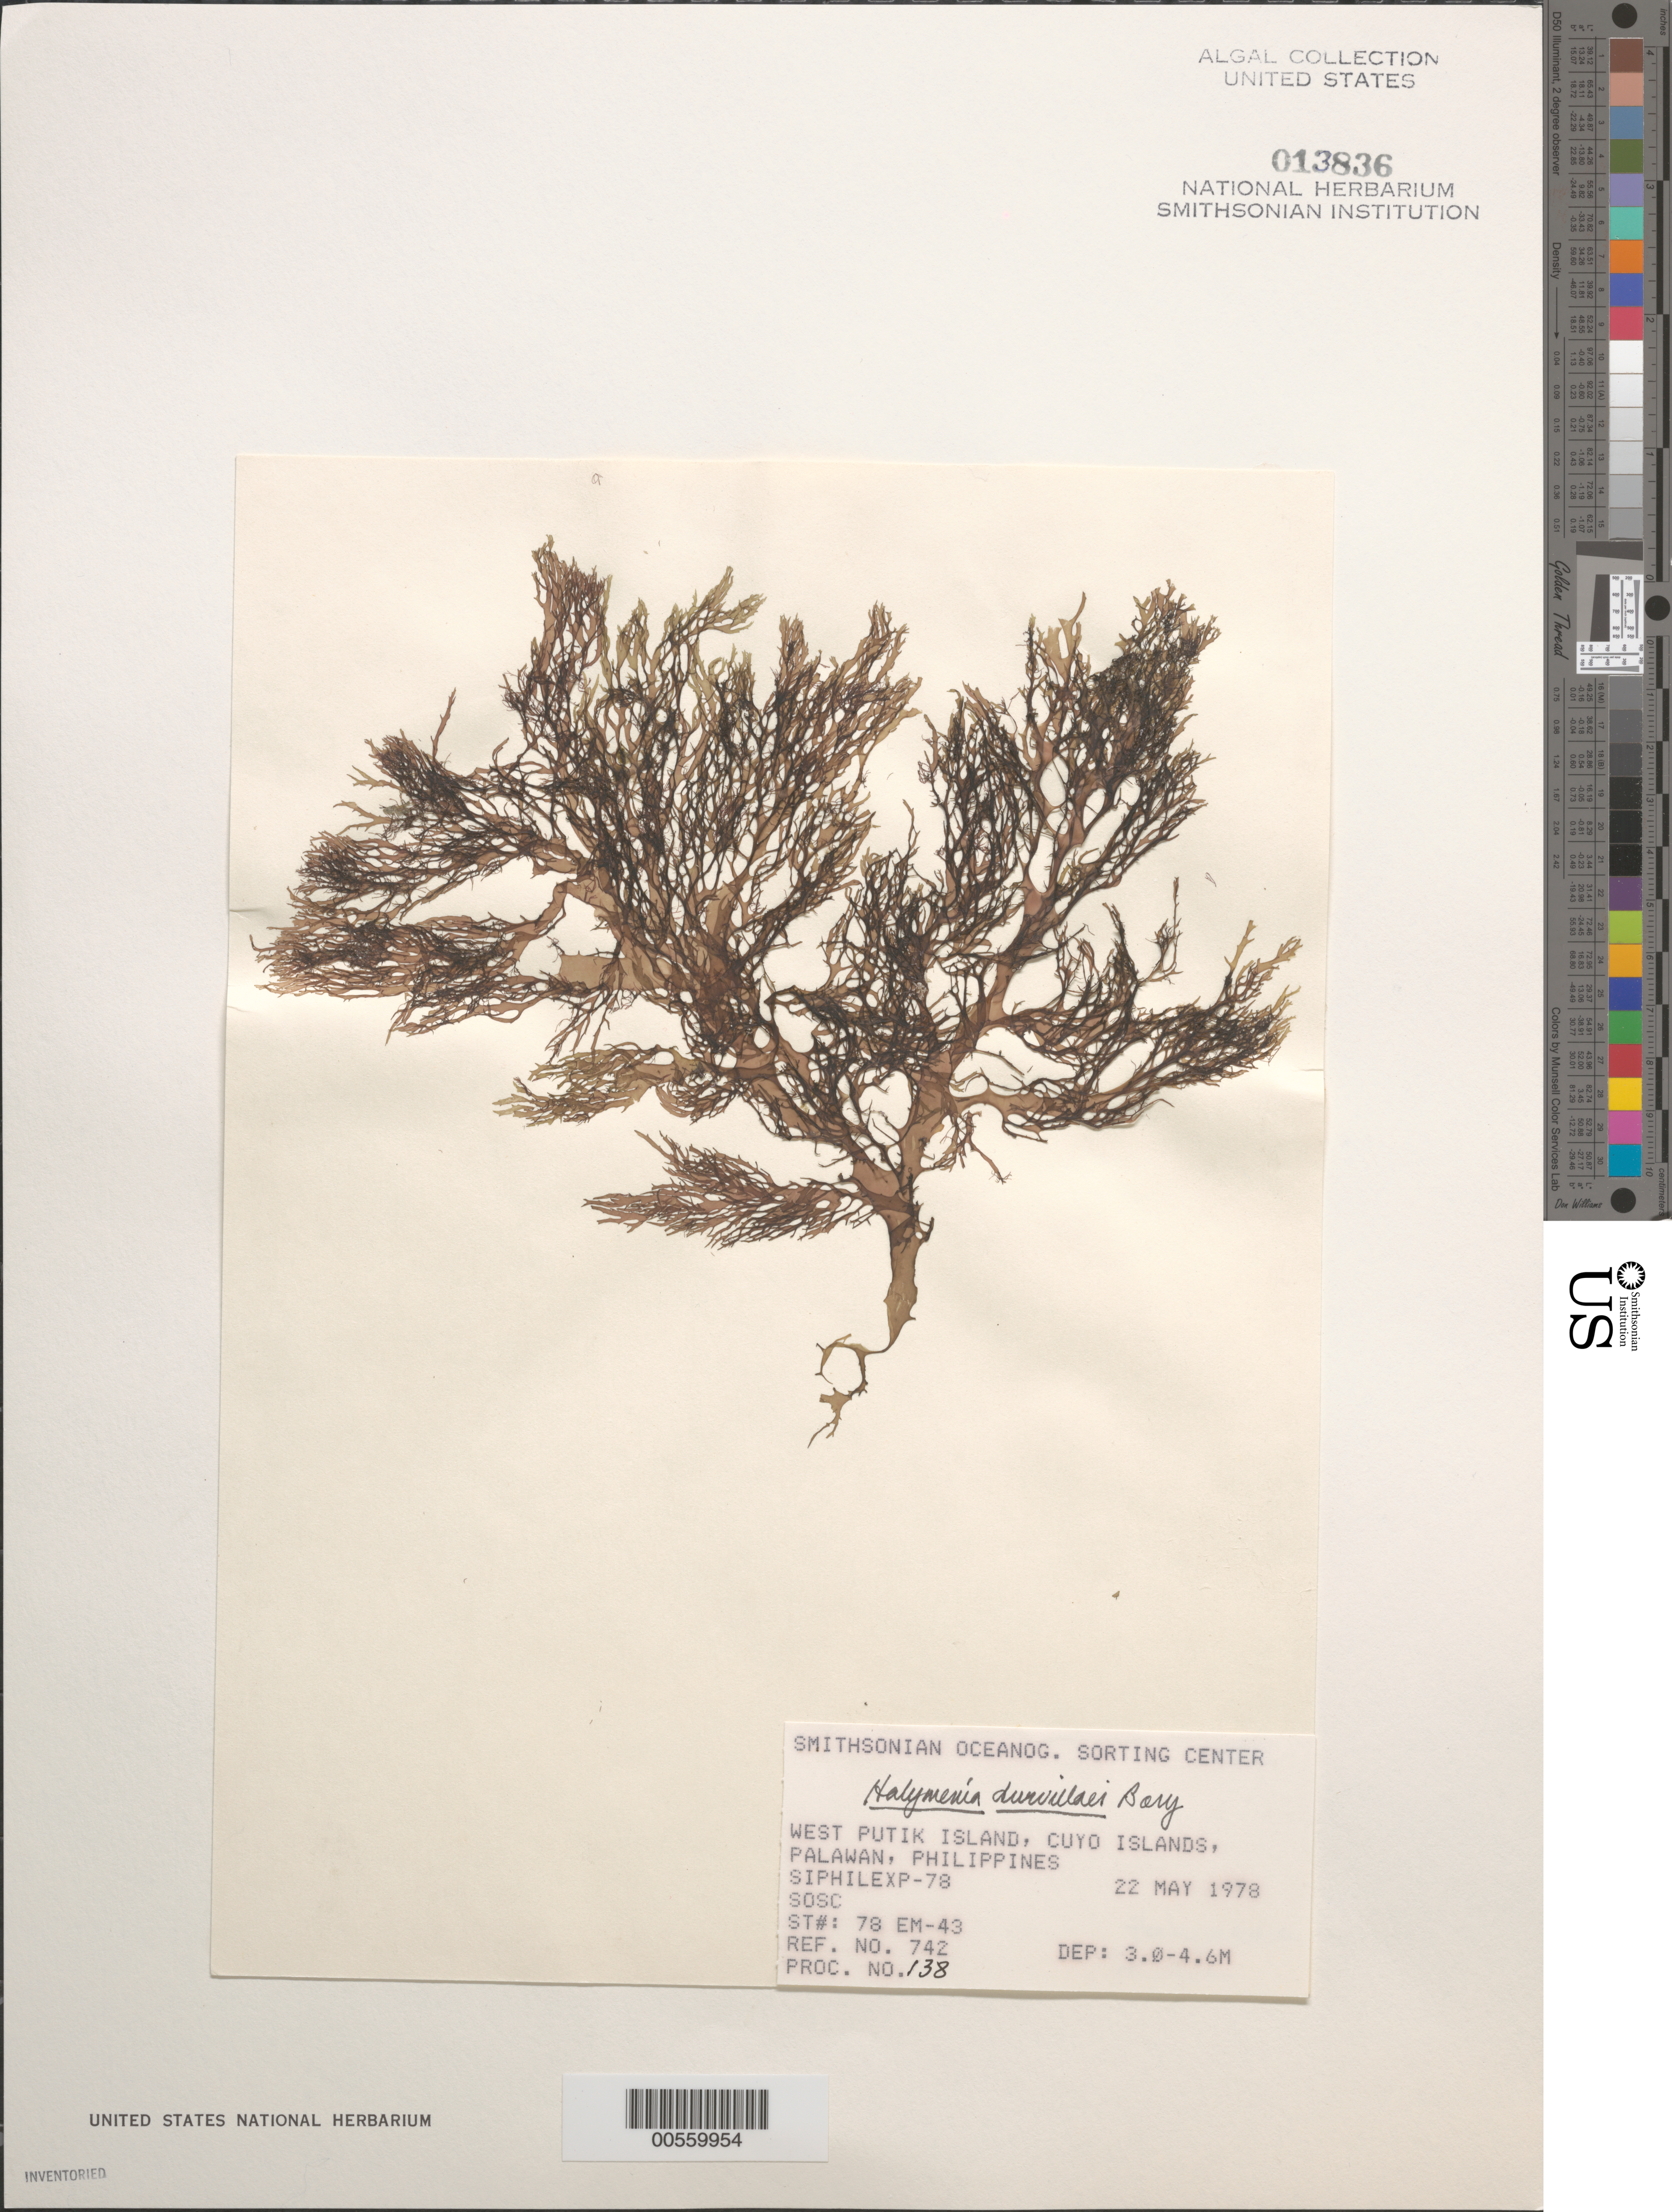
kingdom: Plantae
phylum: Rhodophyta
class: Florideophyceae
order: Halymeniales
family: Halymeniaceae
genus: Halymenia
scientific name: Halymenia durvillaei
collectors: SOSC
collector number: Station 78 Em-43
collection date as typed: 22 May 1978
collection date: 1978-05-22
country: Philippines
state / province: Mimaropa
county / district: Palawan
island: West Putik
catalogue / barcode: US 13836